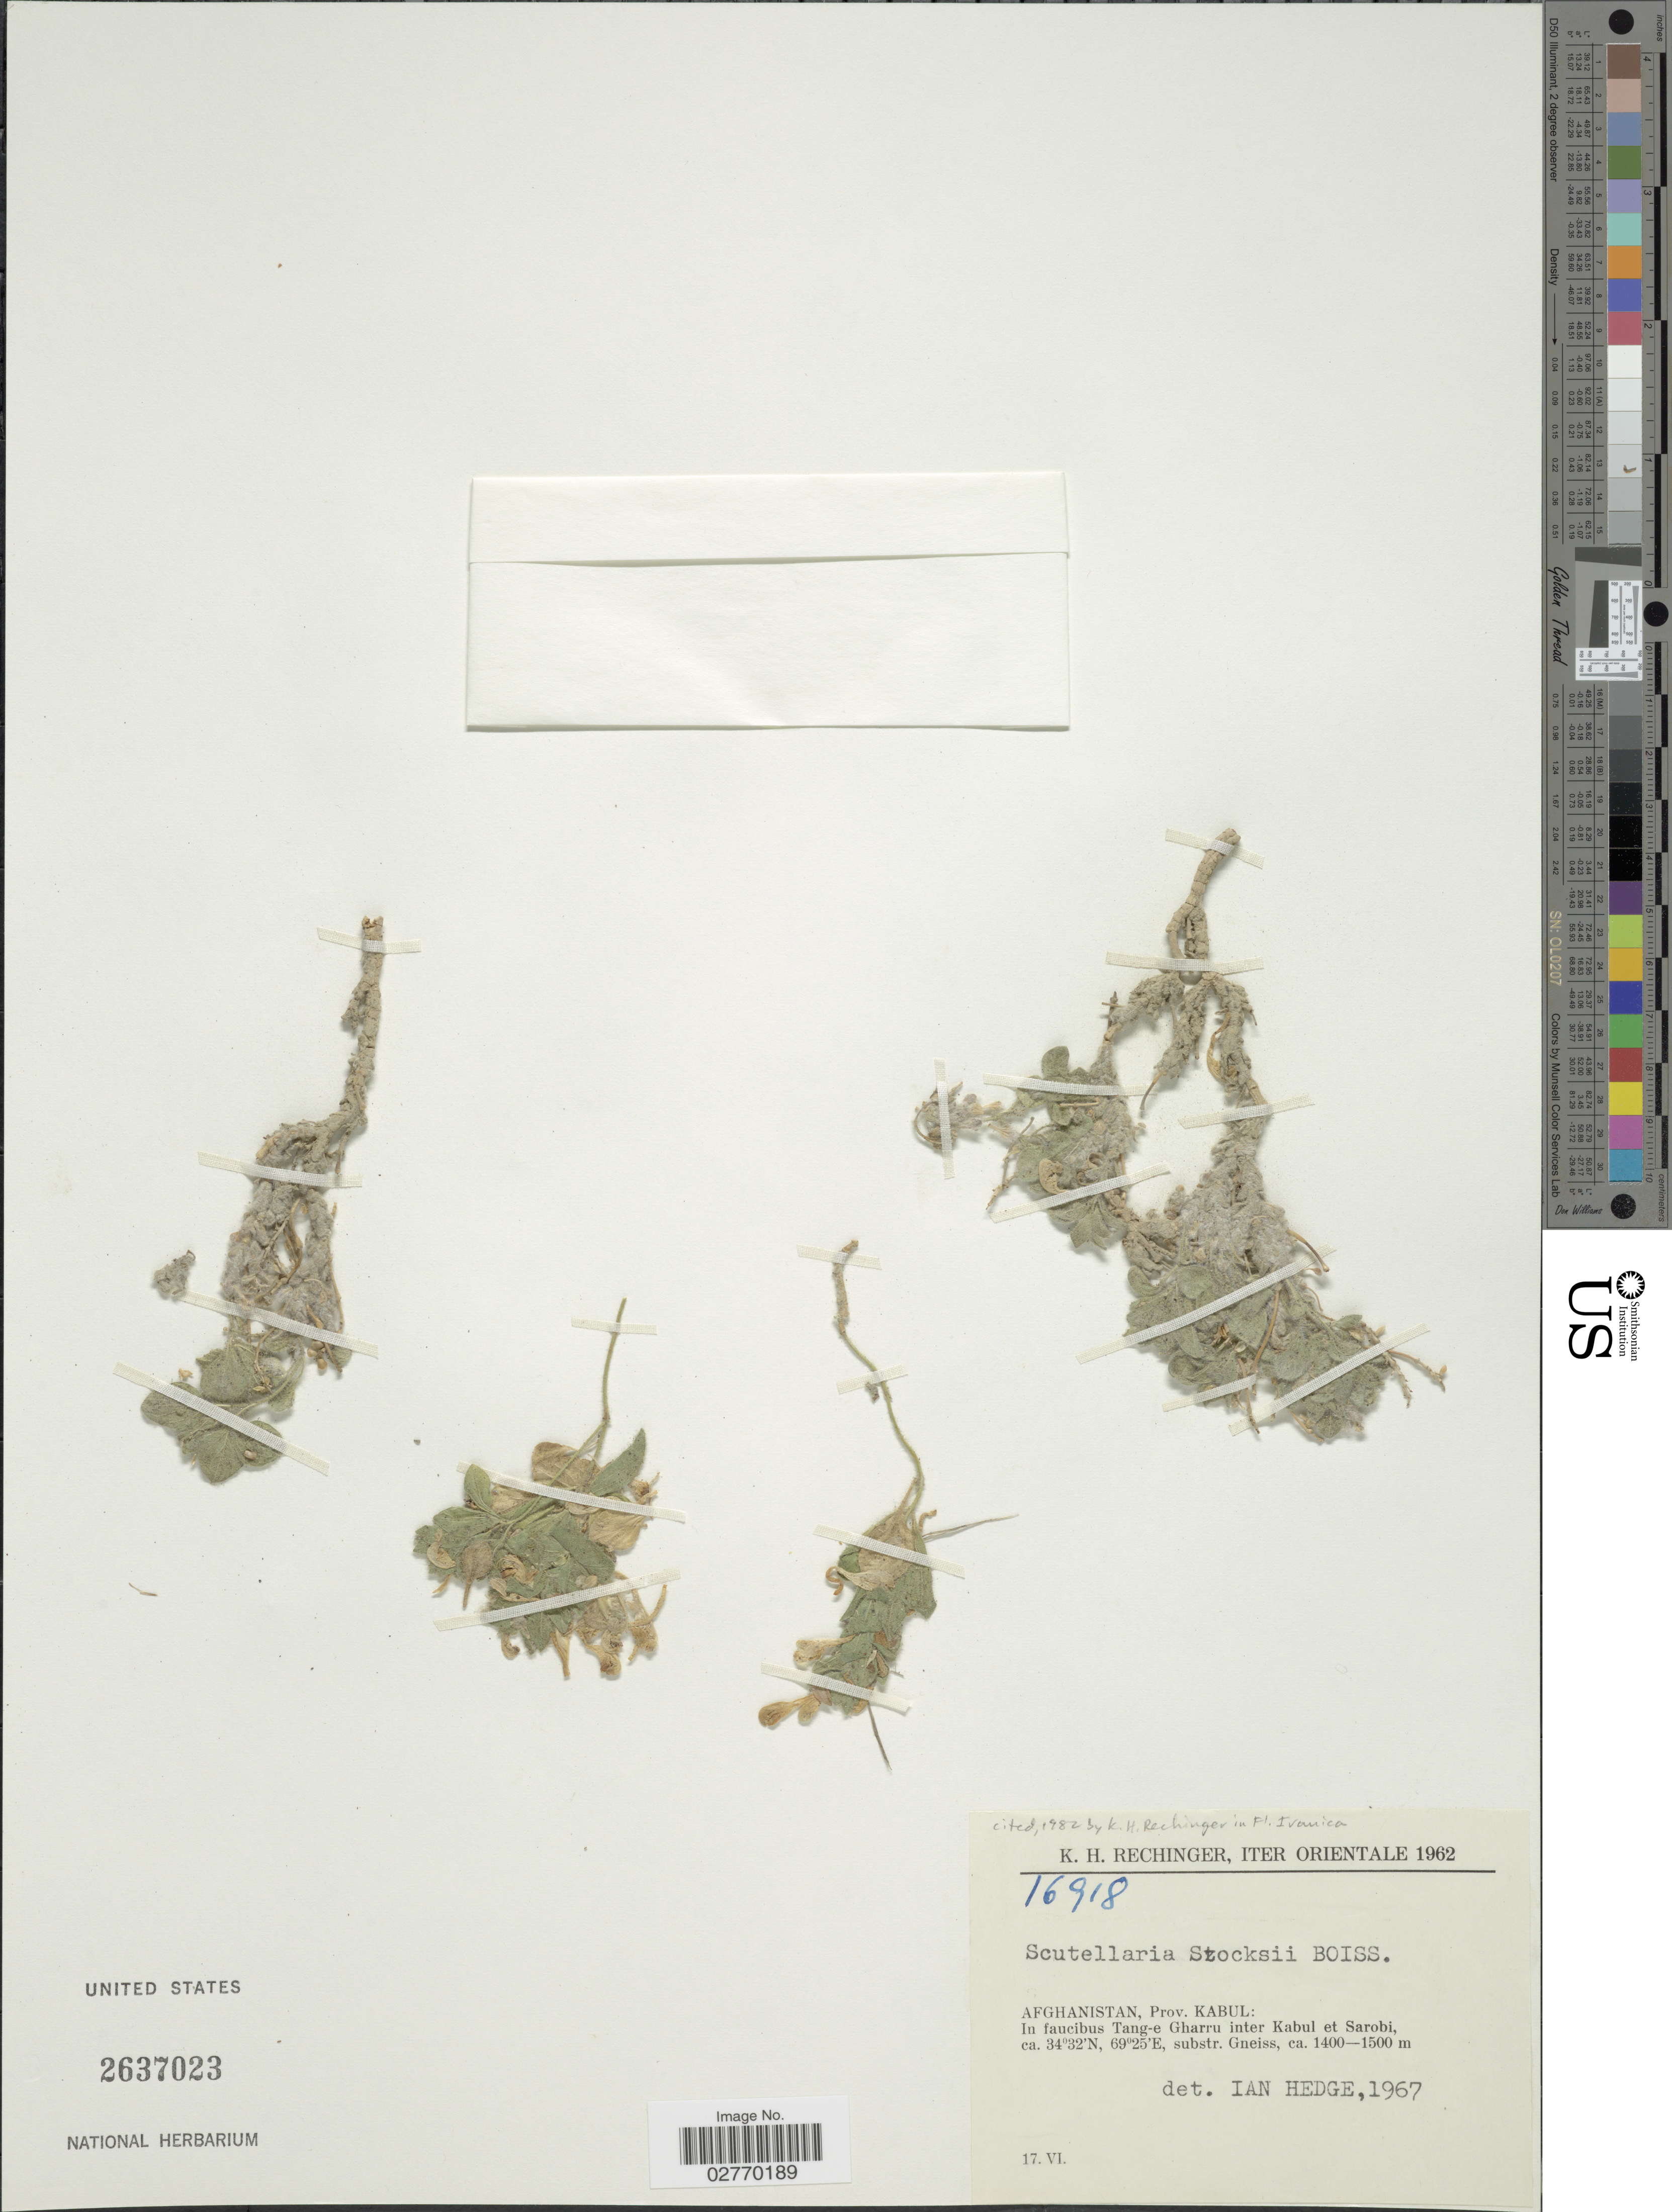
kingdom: Plantae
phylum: Tracheophyta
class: Magnoliopsida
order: Lamiales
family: Lamiaceae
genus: Scutellaria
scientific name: Scutellaria stocksii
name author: Boiss.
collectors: K. H. Rechinger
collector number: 16918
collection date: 1962-06-17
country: Afghanistan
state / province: Kabul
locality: In faucibus Tang-e Gharru inter Kabul et Sarobi, substr. Gneiss.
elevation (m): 1400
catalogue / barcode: US 2637023